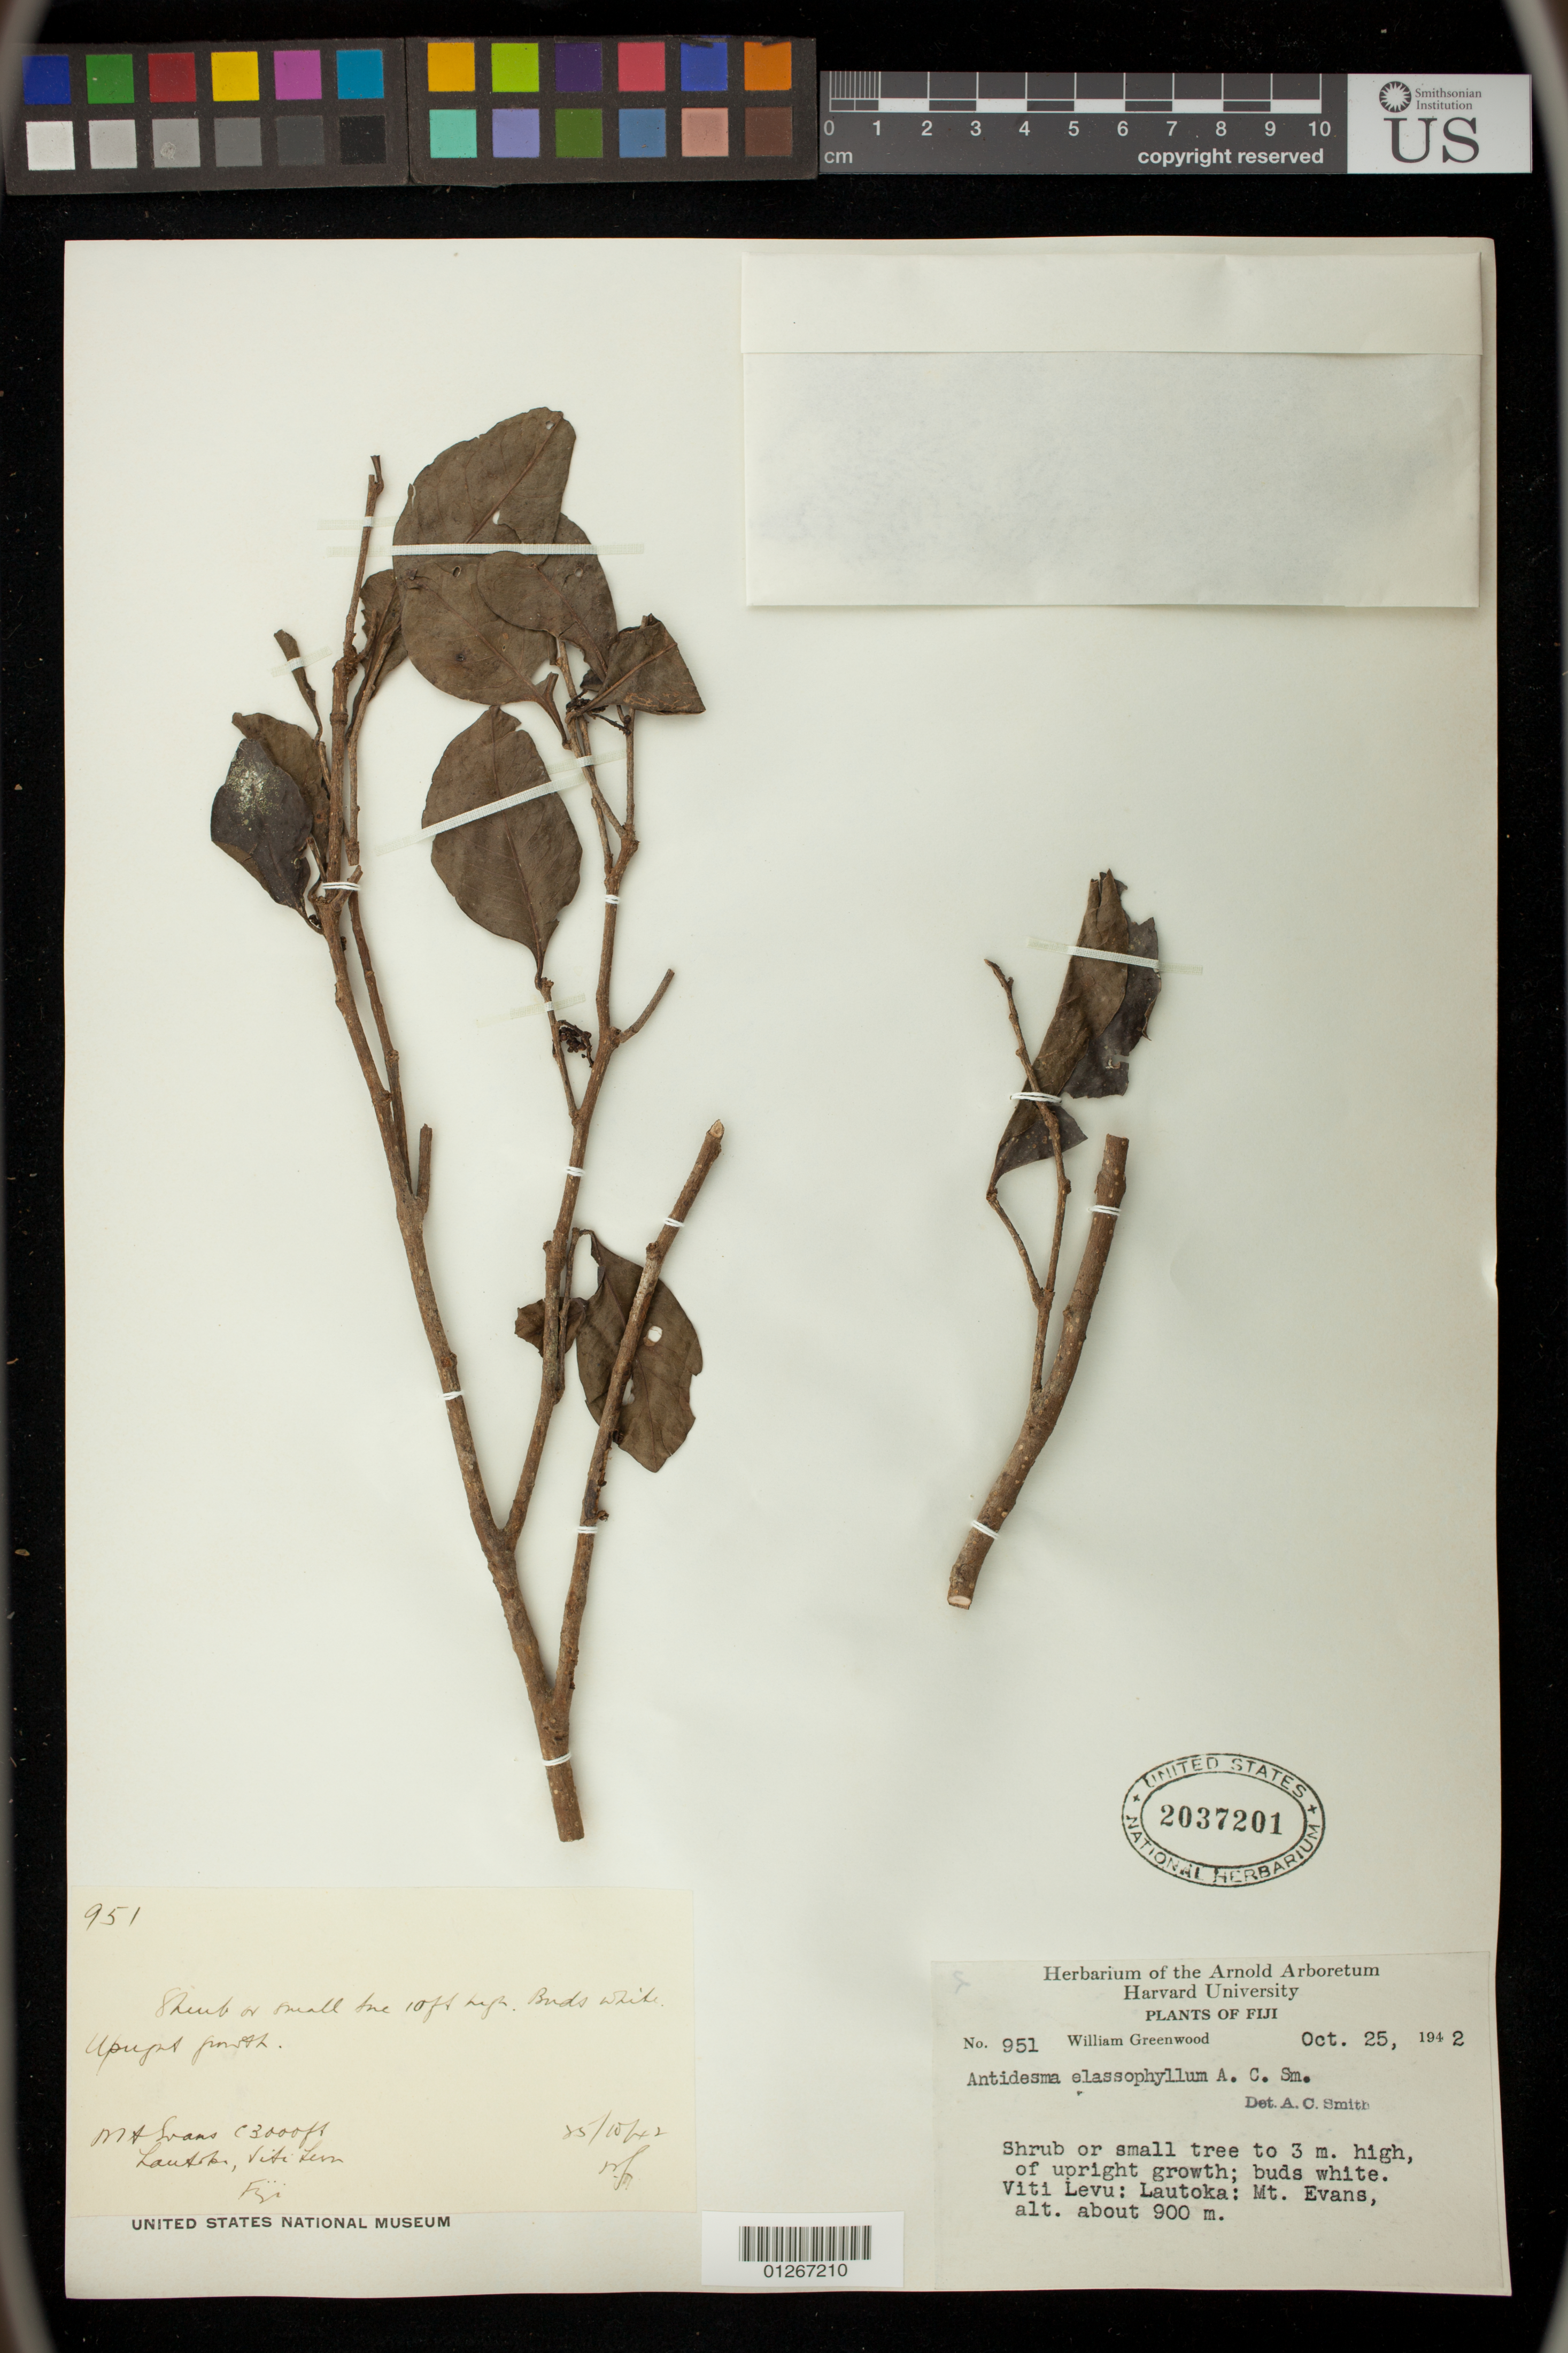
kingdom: Plantae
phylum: Tracheophyta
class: Magnoliopsida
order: Malpighiales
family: Phyllanthaceae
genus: Antidesma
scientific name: Antidesma elassophyllum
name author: A.C. Sm.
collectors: W. Greenwood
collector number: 951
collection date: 1924-10-25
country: Fiji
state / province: Western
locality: Viti Levu: Lautoka: Mt. Evans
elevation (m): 900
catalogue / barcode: US 2037201